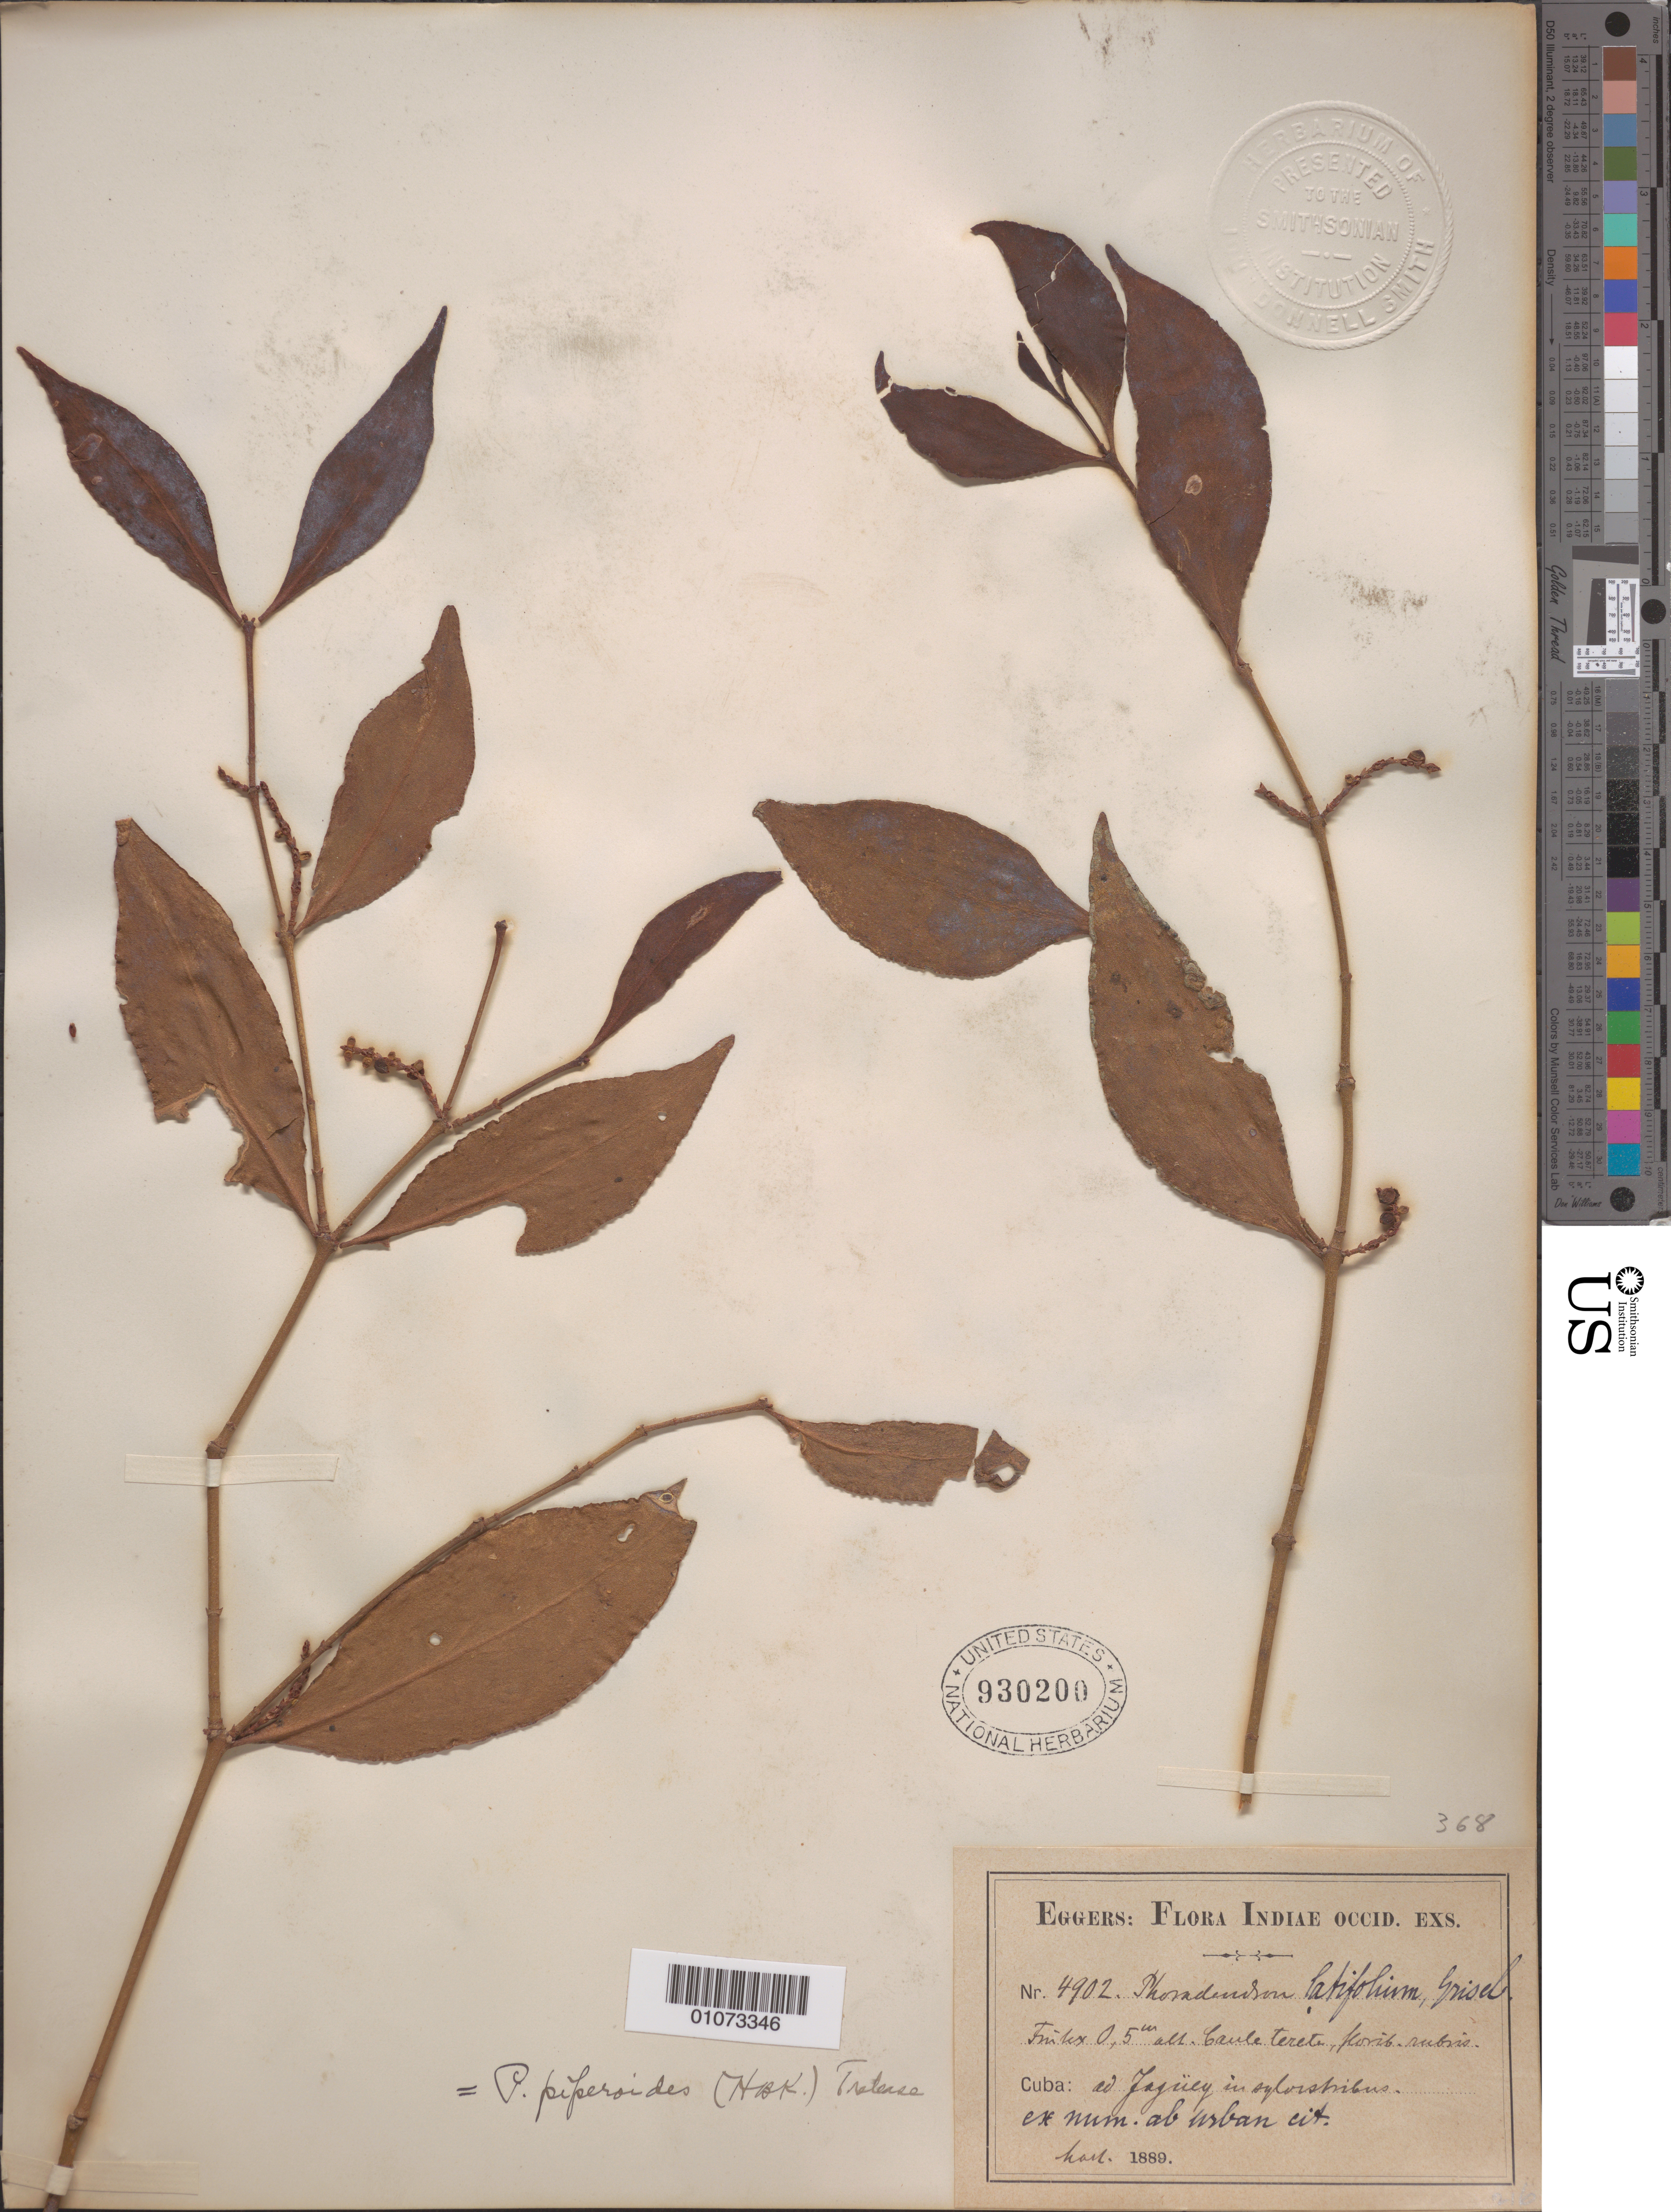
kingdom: Plantae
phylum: Tracheophyta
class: Magnoliopsida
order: Santalales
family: Viscaceae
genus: Phoradendron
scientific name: Phoradendron piperoides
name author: (Kunth) Trel.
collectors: H. F. A. von Eggers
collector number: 368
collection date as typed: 1889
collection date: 1889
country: Cuba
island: Cuba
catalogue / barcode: US 930200